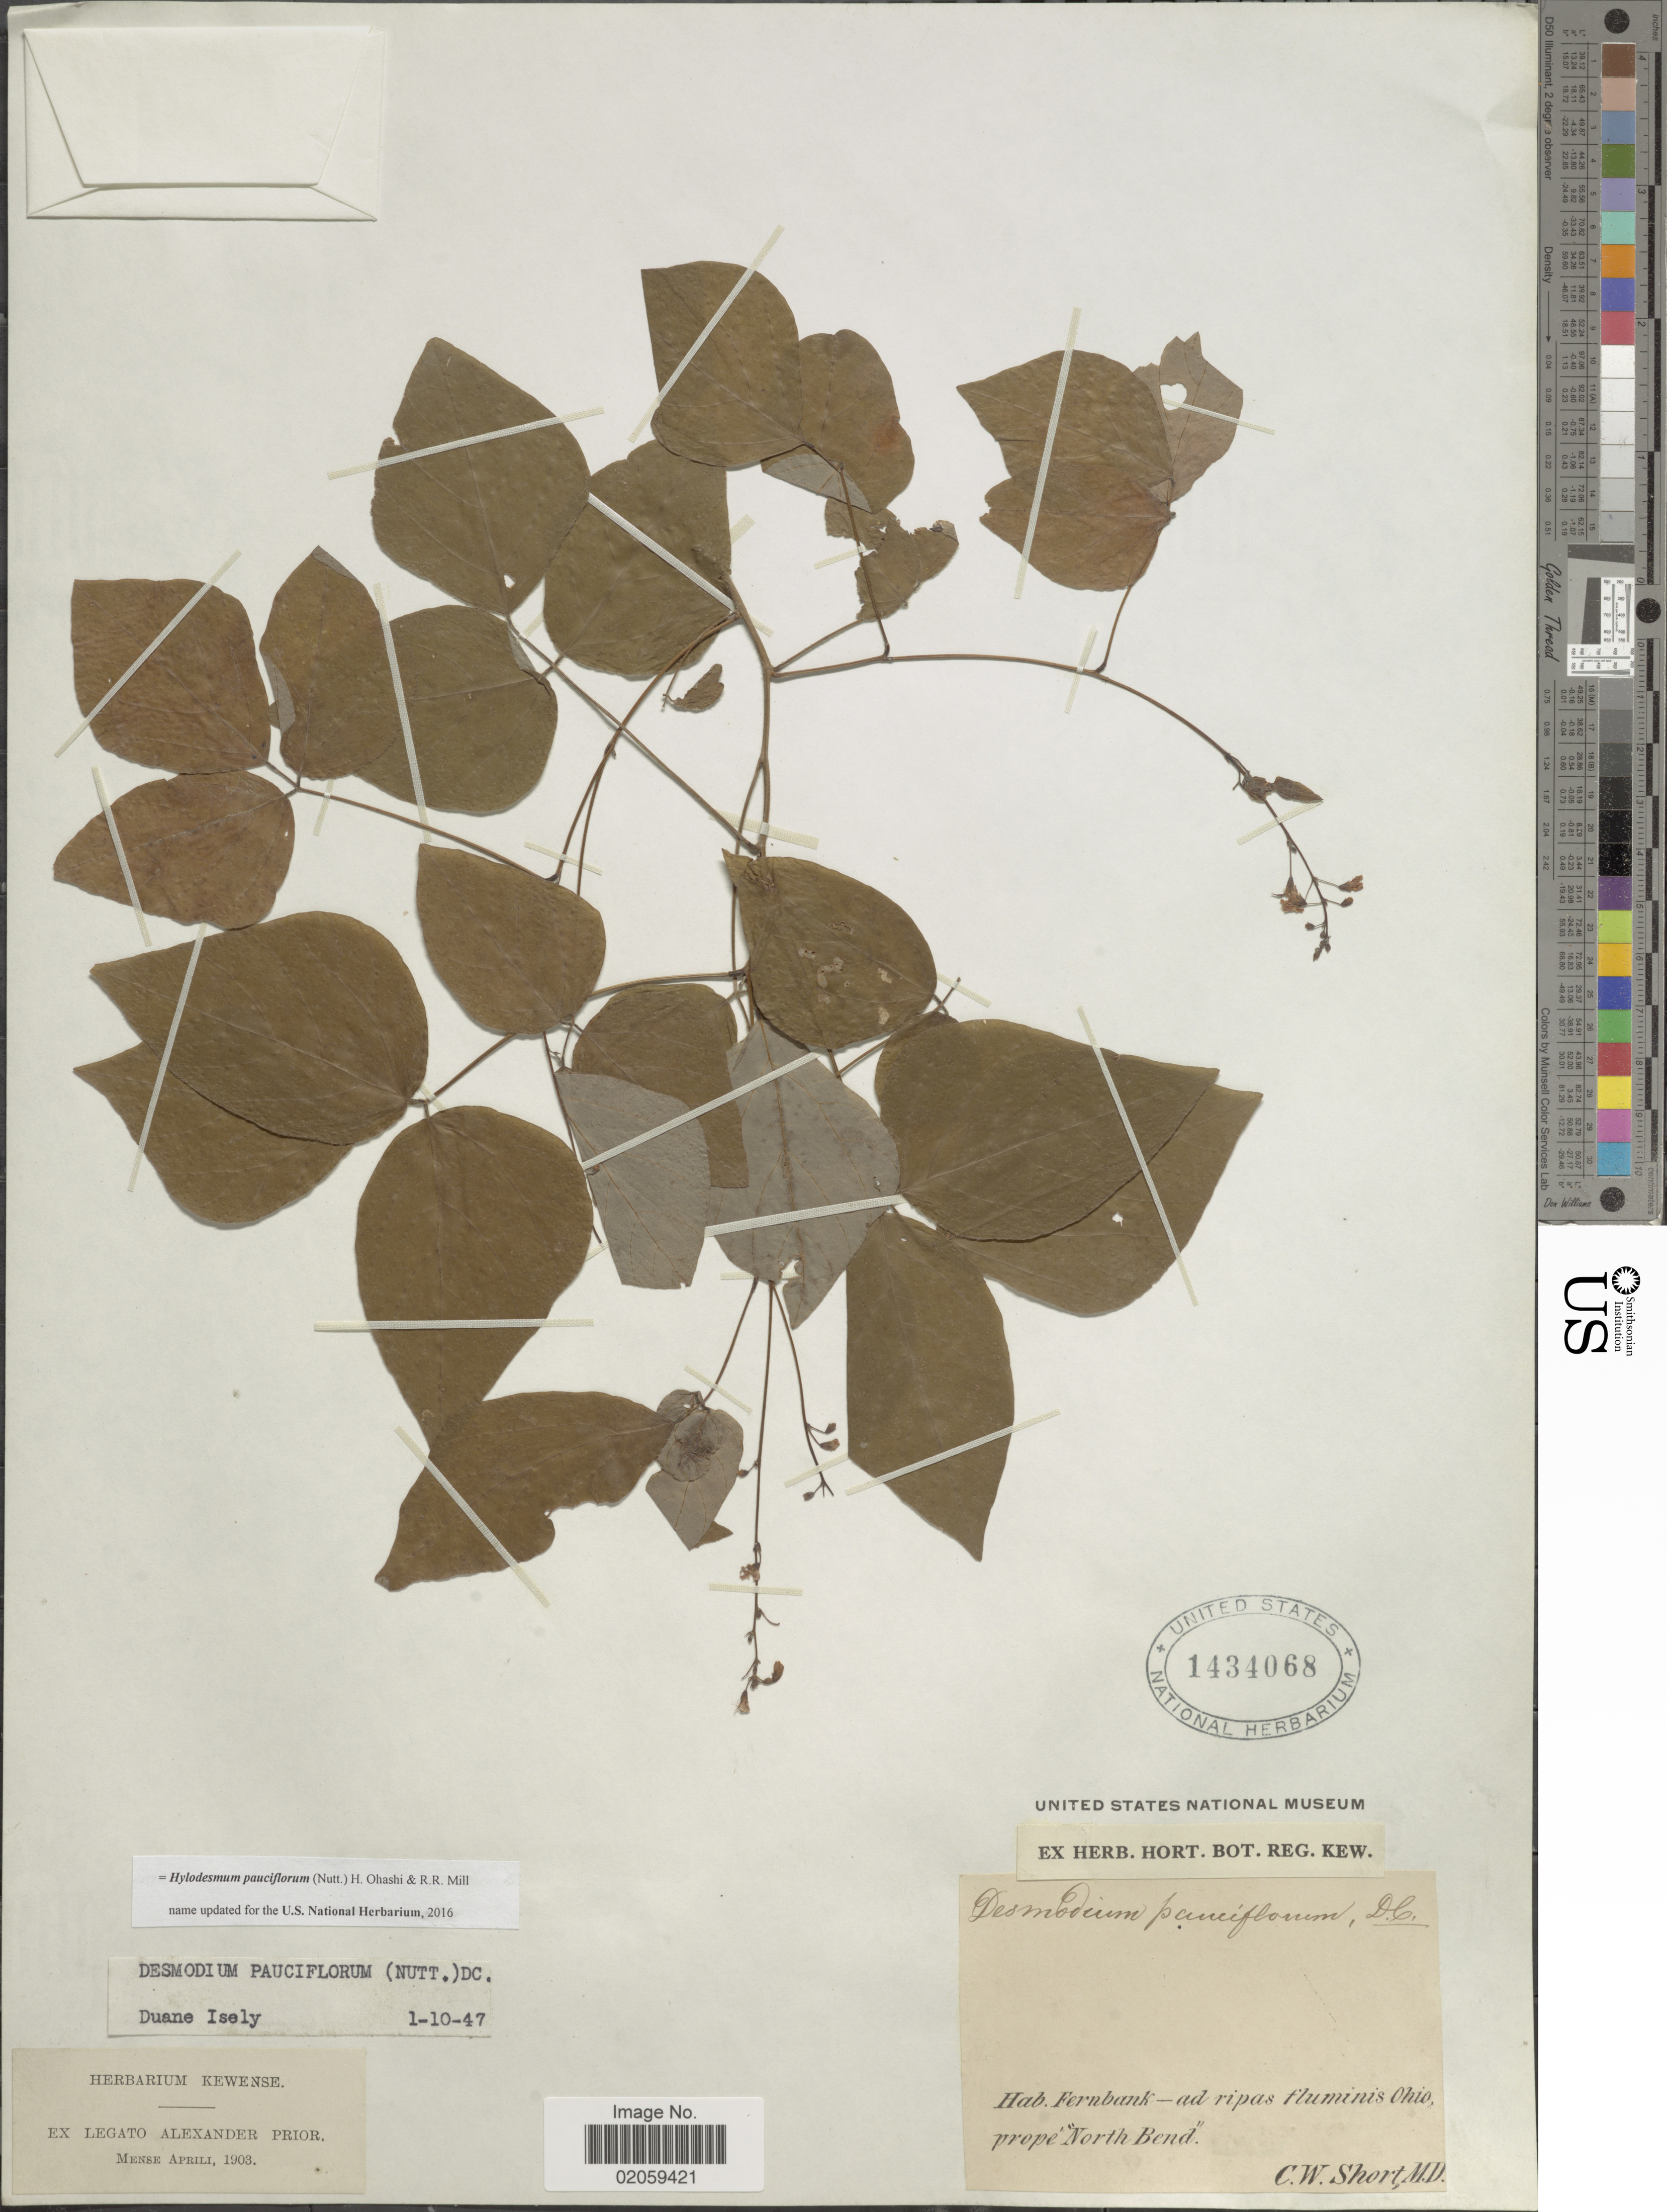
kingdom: Plantae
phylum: Tracheophyta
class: Magnoliopsida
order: Fabales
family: Fabaceae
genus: Hylodesmum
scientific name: Hylodesmum pauciflorum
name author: (Nutt.) H. Ohashi & R.R. Mill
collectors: C. W. Short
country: United States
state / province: Ohio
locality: Fernbank, prope North bend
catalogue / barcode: US 1434068